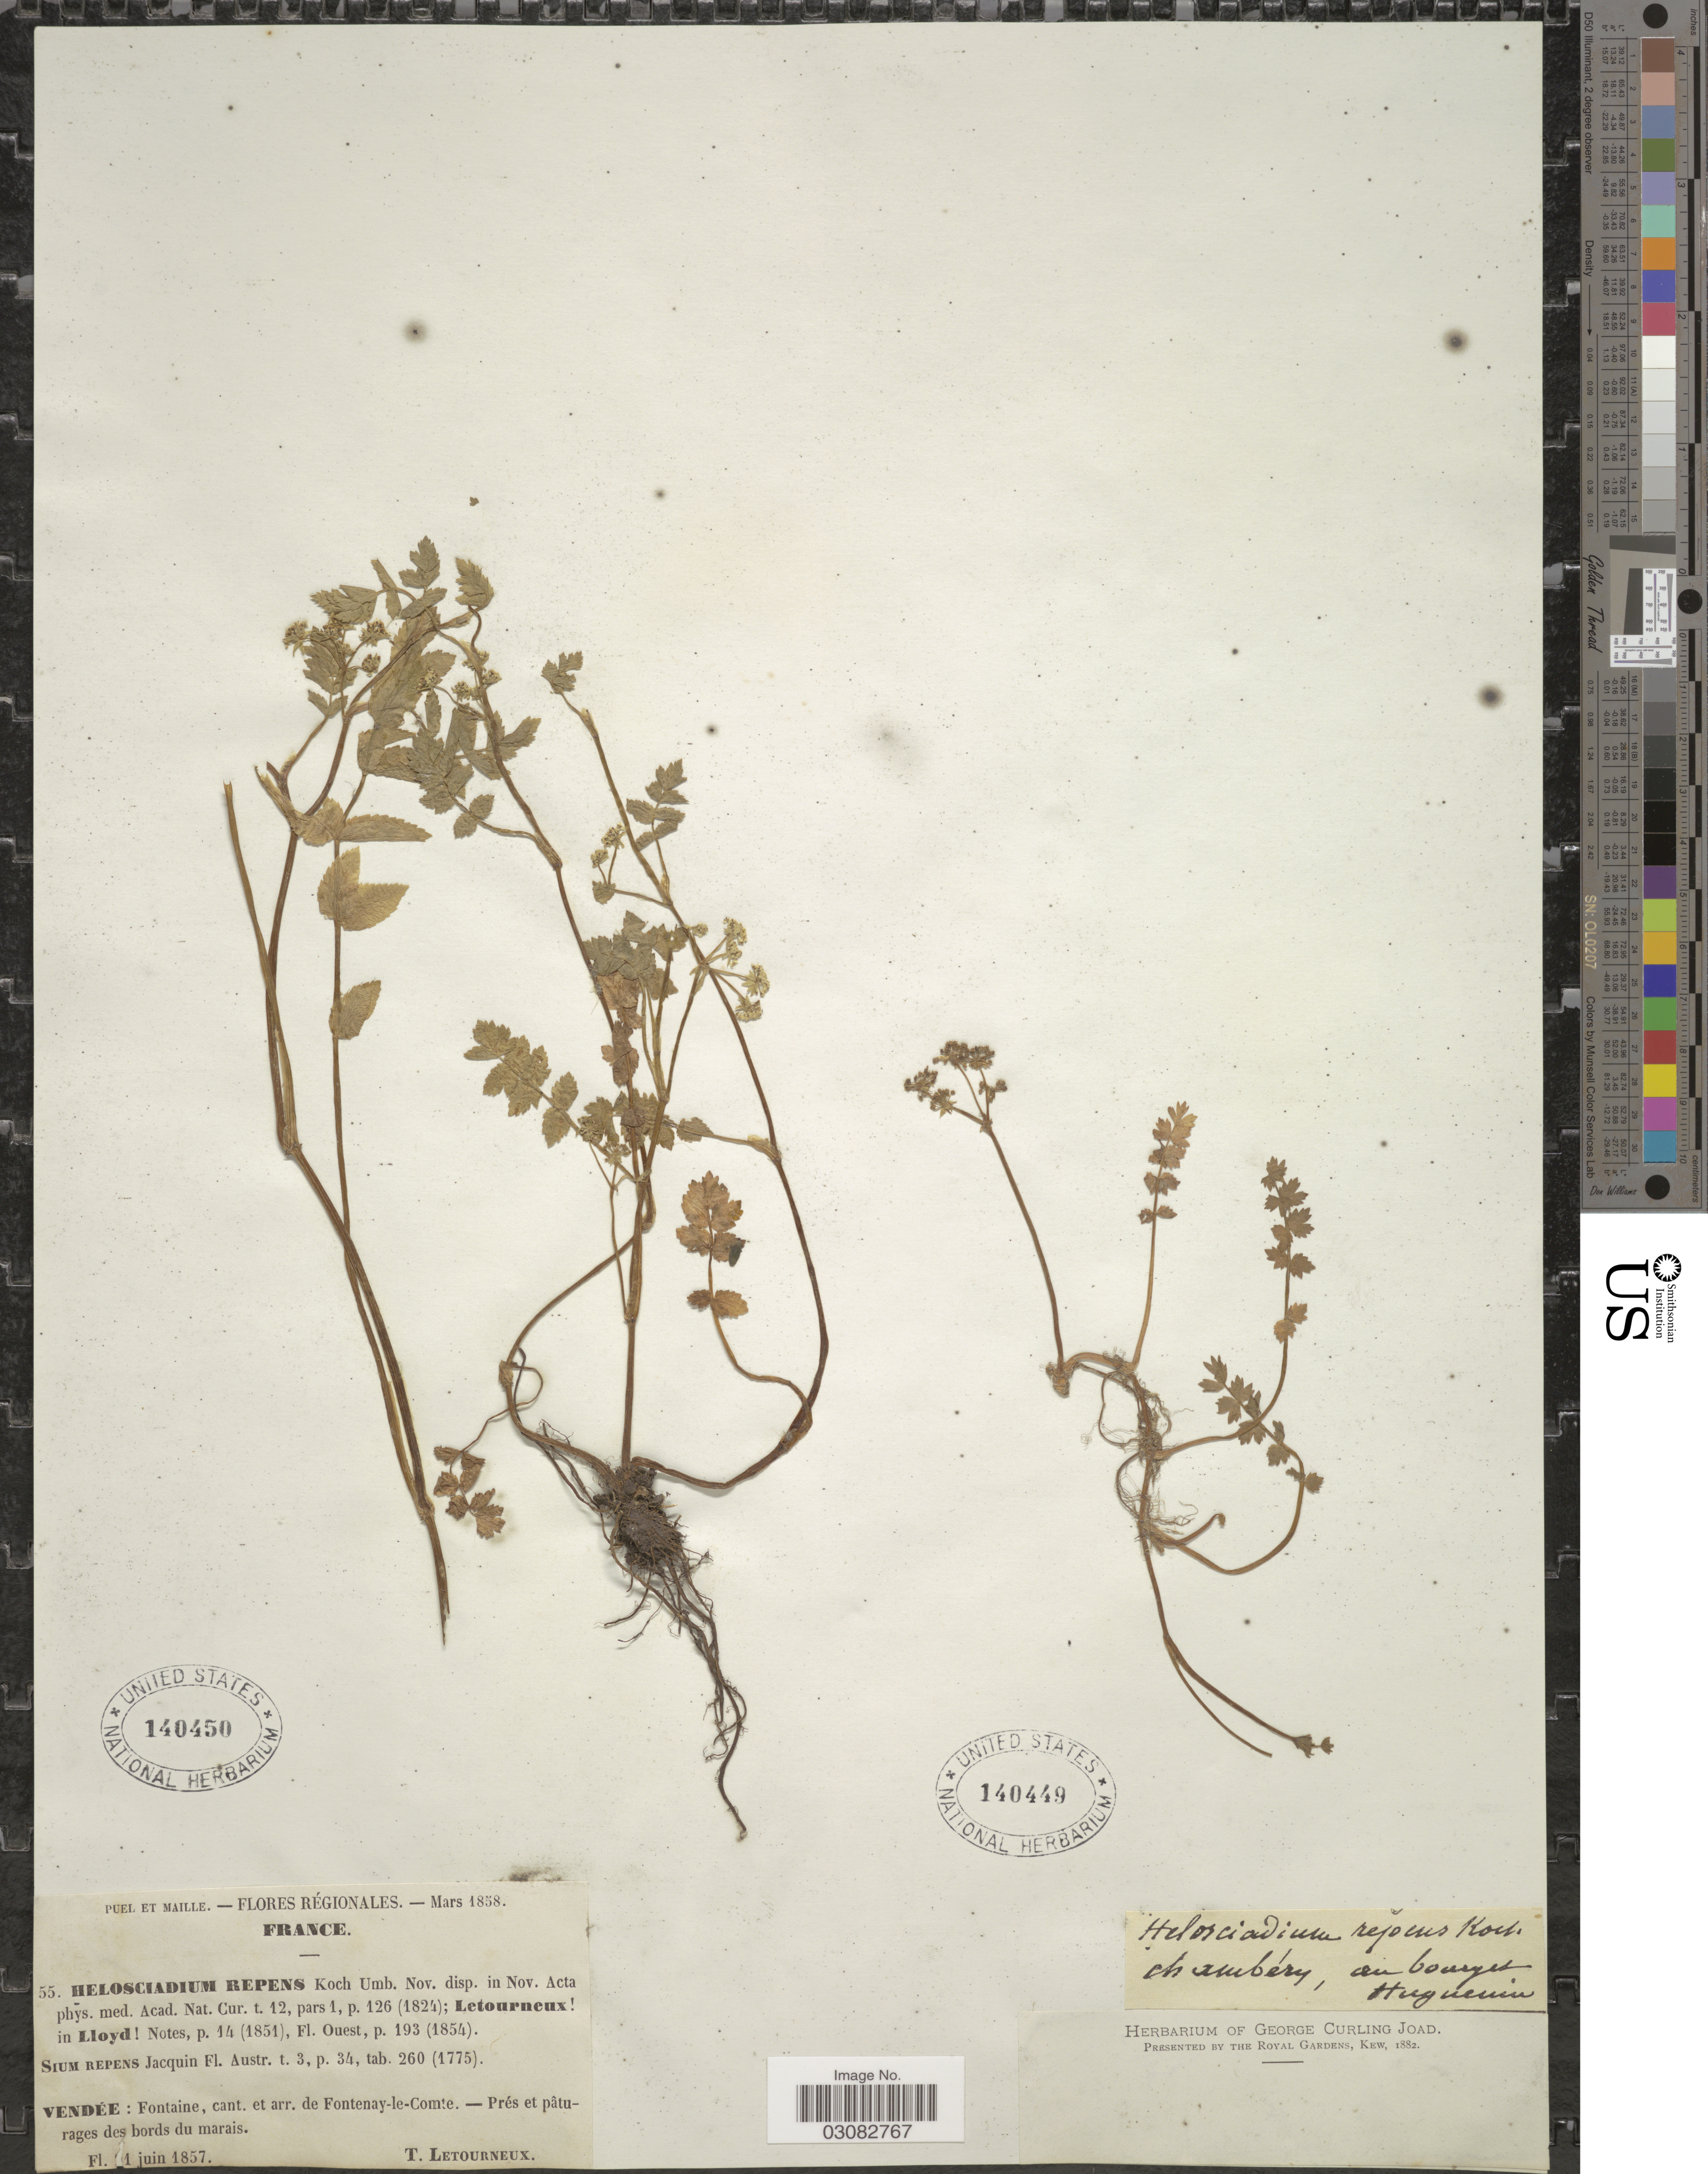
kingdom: Plantae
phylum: Tracheophyta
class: Magnoliopsida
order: Apiales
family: Apiaceae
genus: Apium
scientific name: Apium repens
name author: (Jacq.) Lag.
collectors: T. Letourneux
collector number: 55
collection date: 1857-06-11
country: France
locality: Vendée: Fontaine, cant. et arr. de Fontenay-le-Comte.-Prés et pâturages des bords du marais.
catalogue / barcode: US 140450